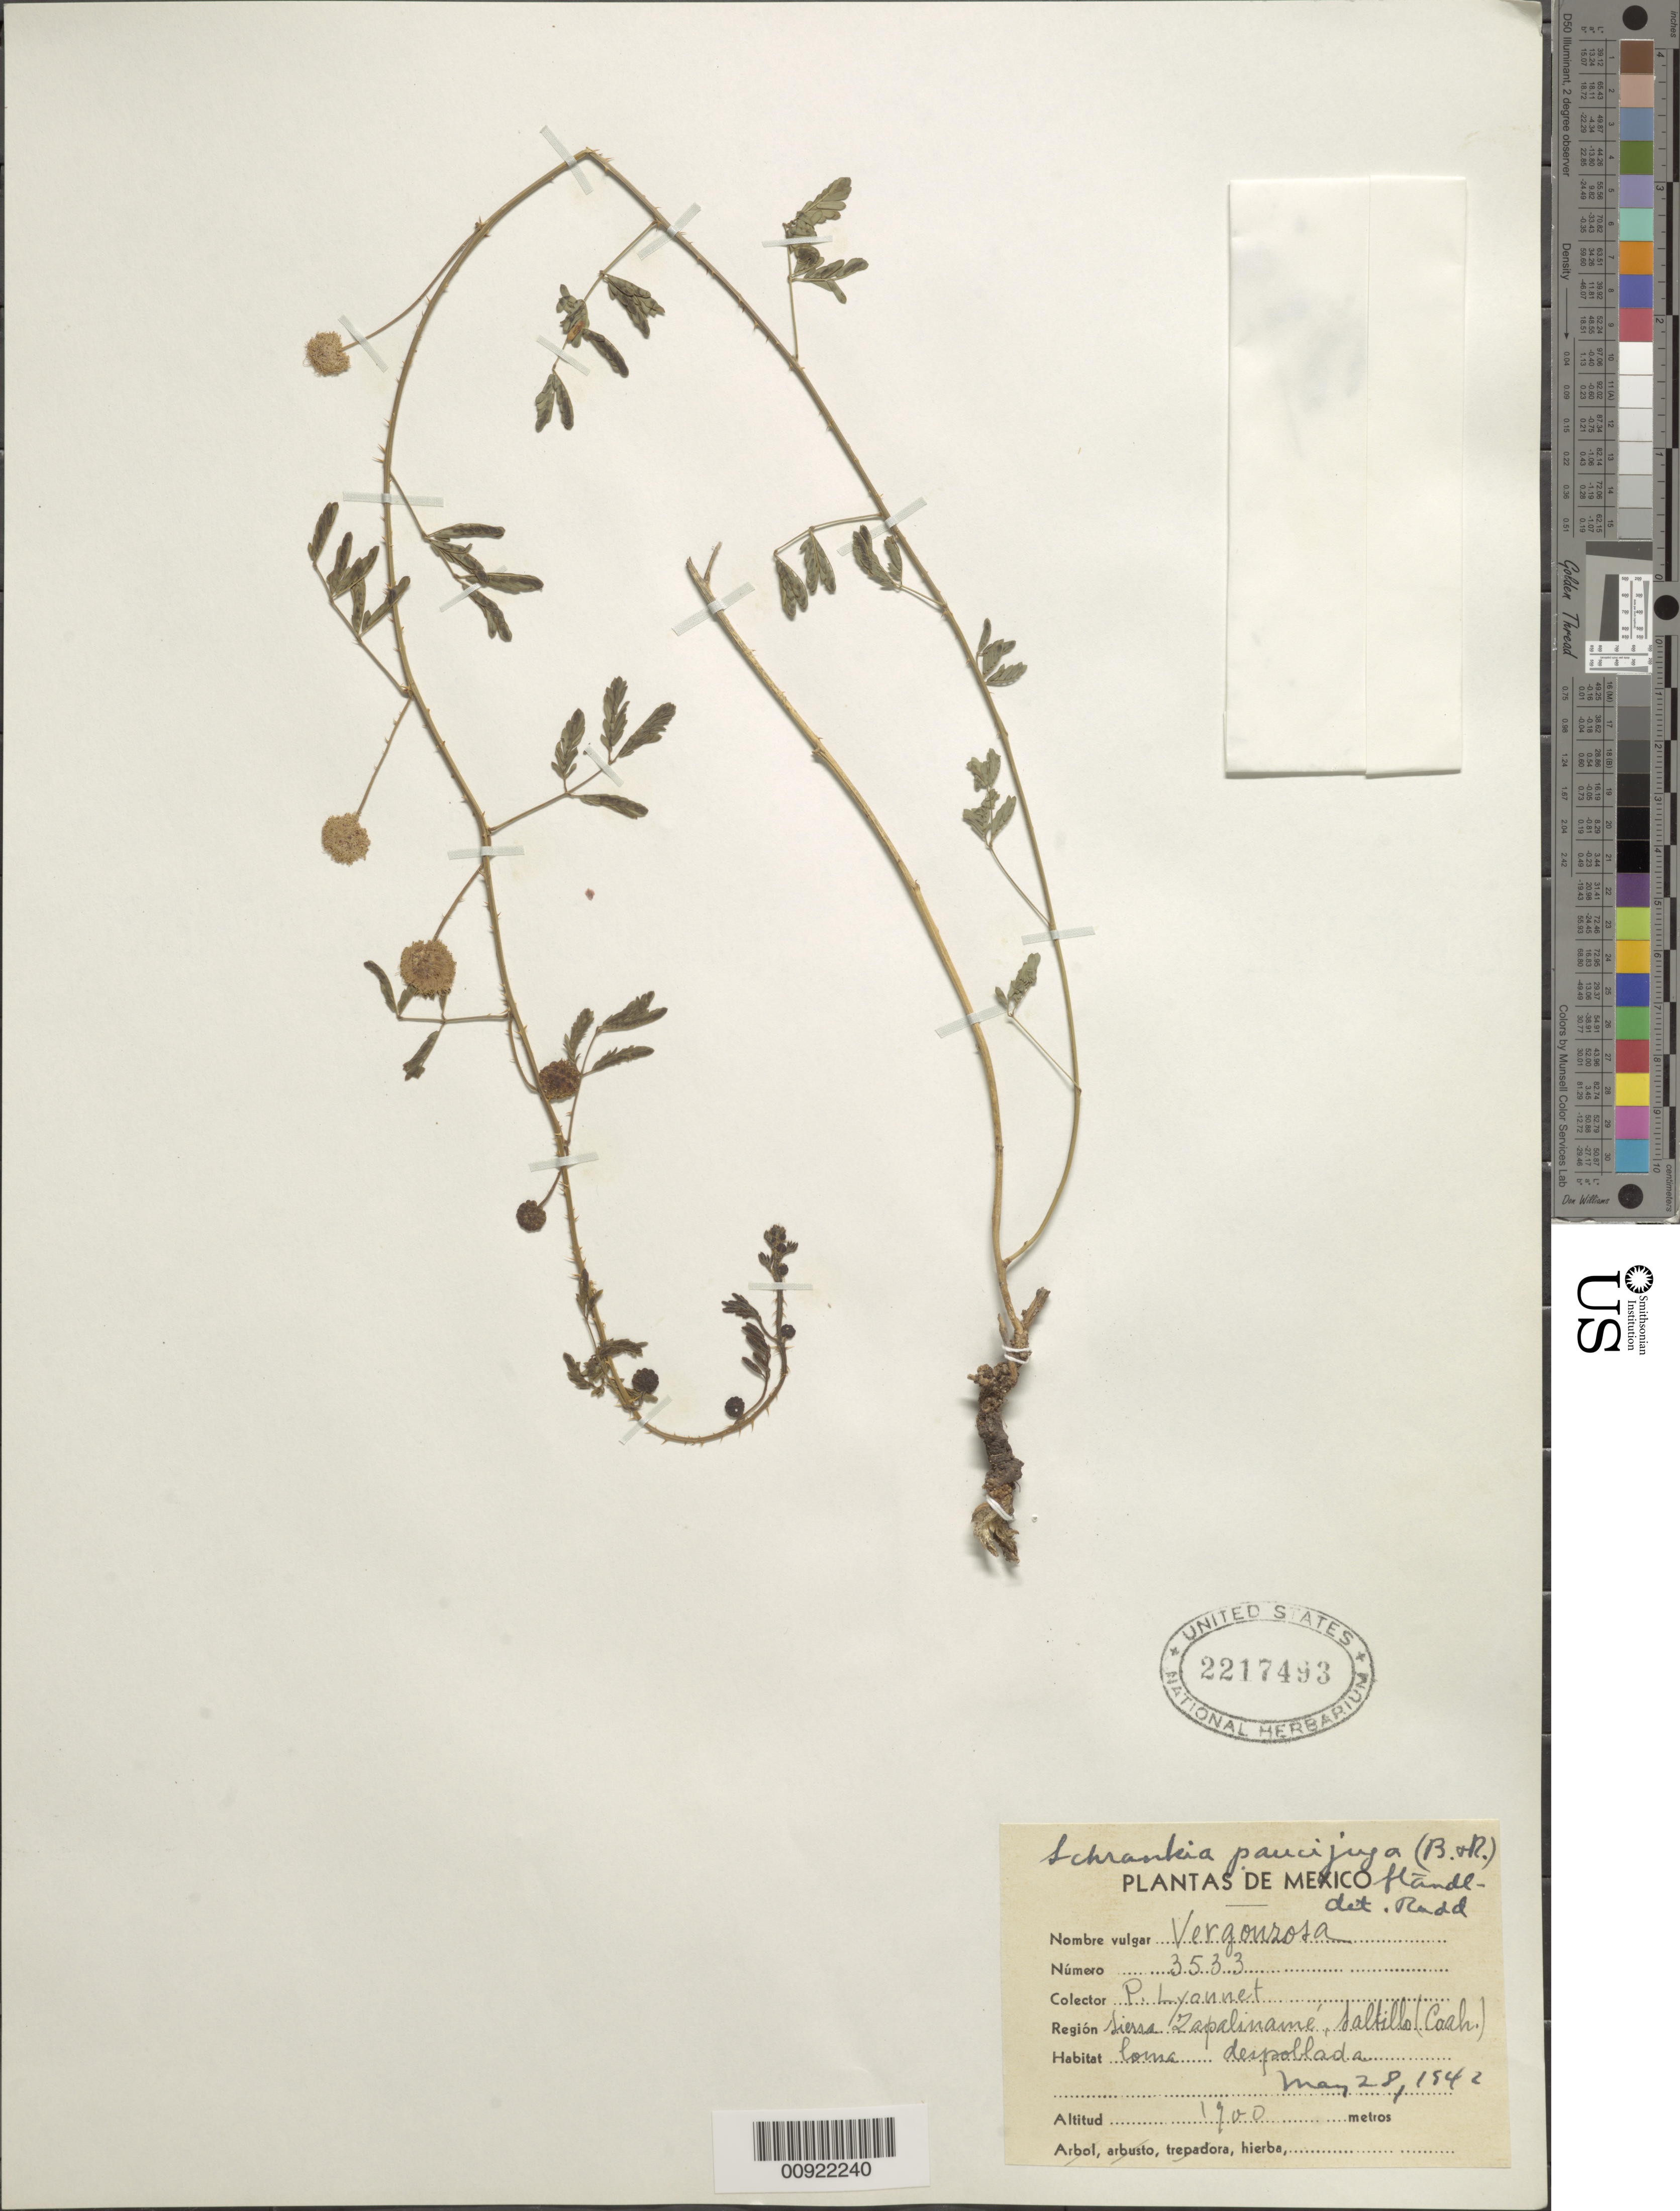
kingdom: Plantae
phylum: Tracheophyta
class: Magnoliopsida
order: Fabales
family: Fabaceae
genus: Mimosa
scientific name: Mimosa paucijuga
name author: (Britton & Rose) B.L. Turner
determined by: Strong, M. T., (US), Smithsonian Institution - National Museum of Natural History (UNITED STATES)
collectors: Bro. E. Lyonnet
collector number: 3533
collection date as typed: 28 May 1942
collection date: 1942-05-28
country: Mexico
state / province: Coahuila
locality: Sierra Zapalinamé, Saltillo (Coah.).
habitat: Loma despoblada.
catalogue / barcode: US 2217493